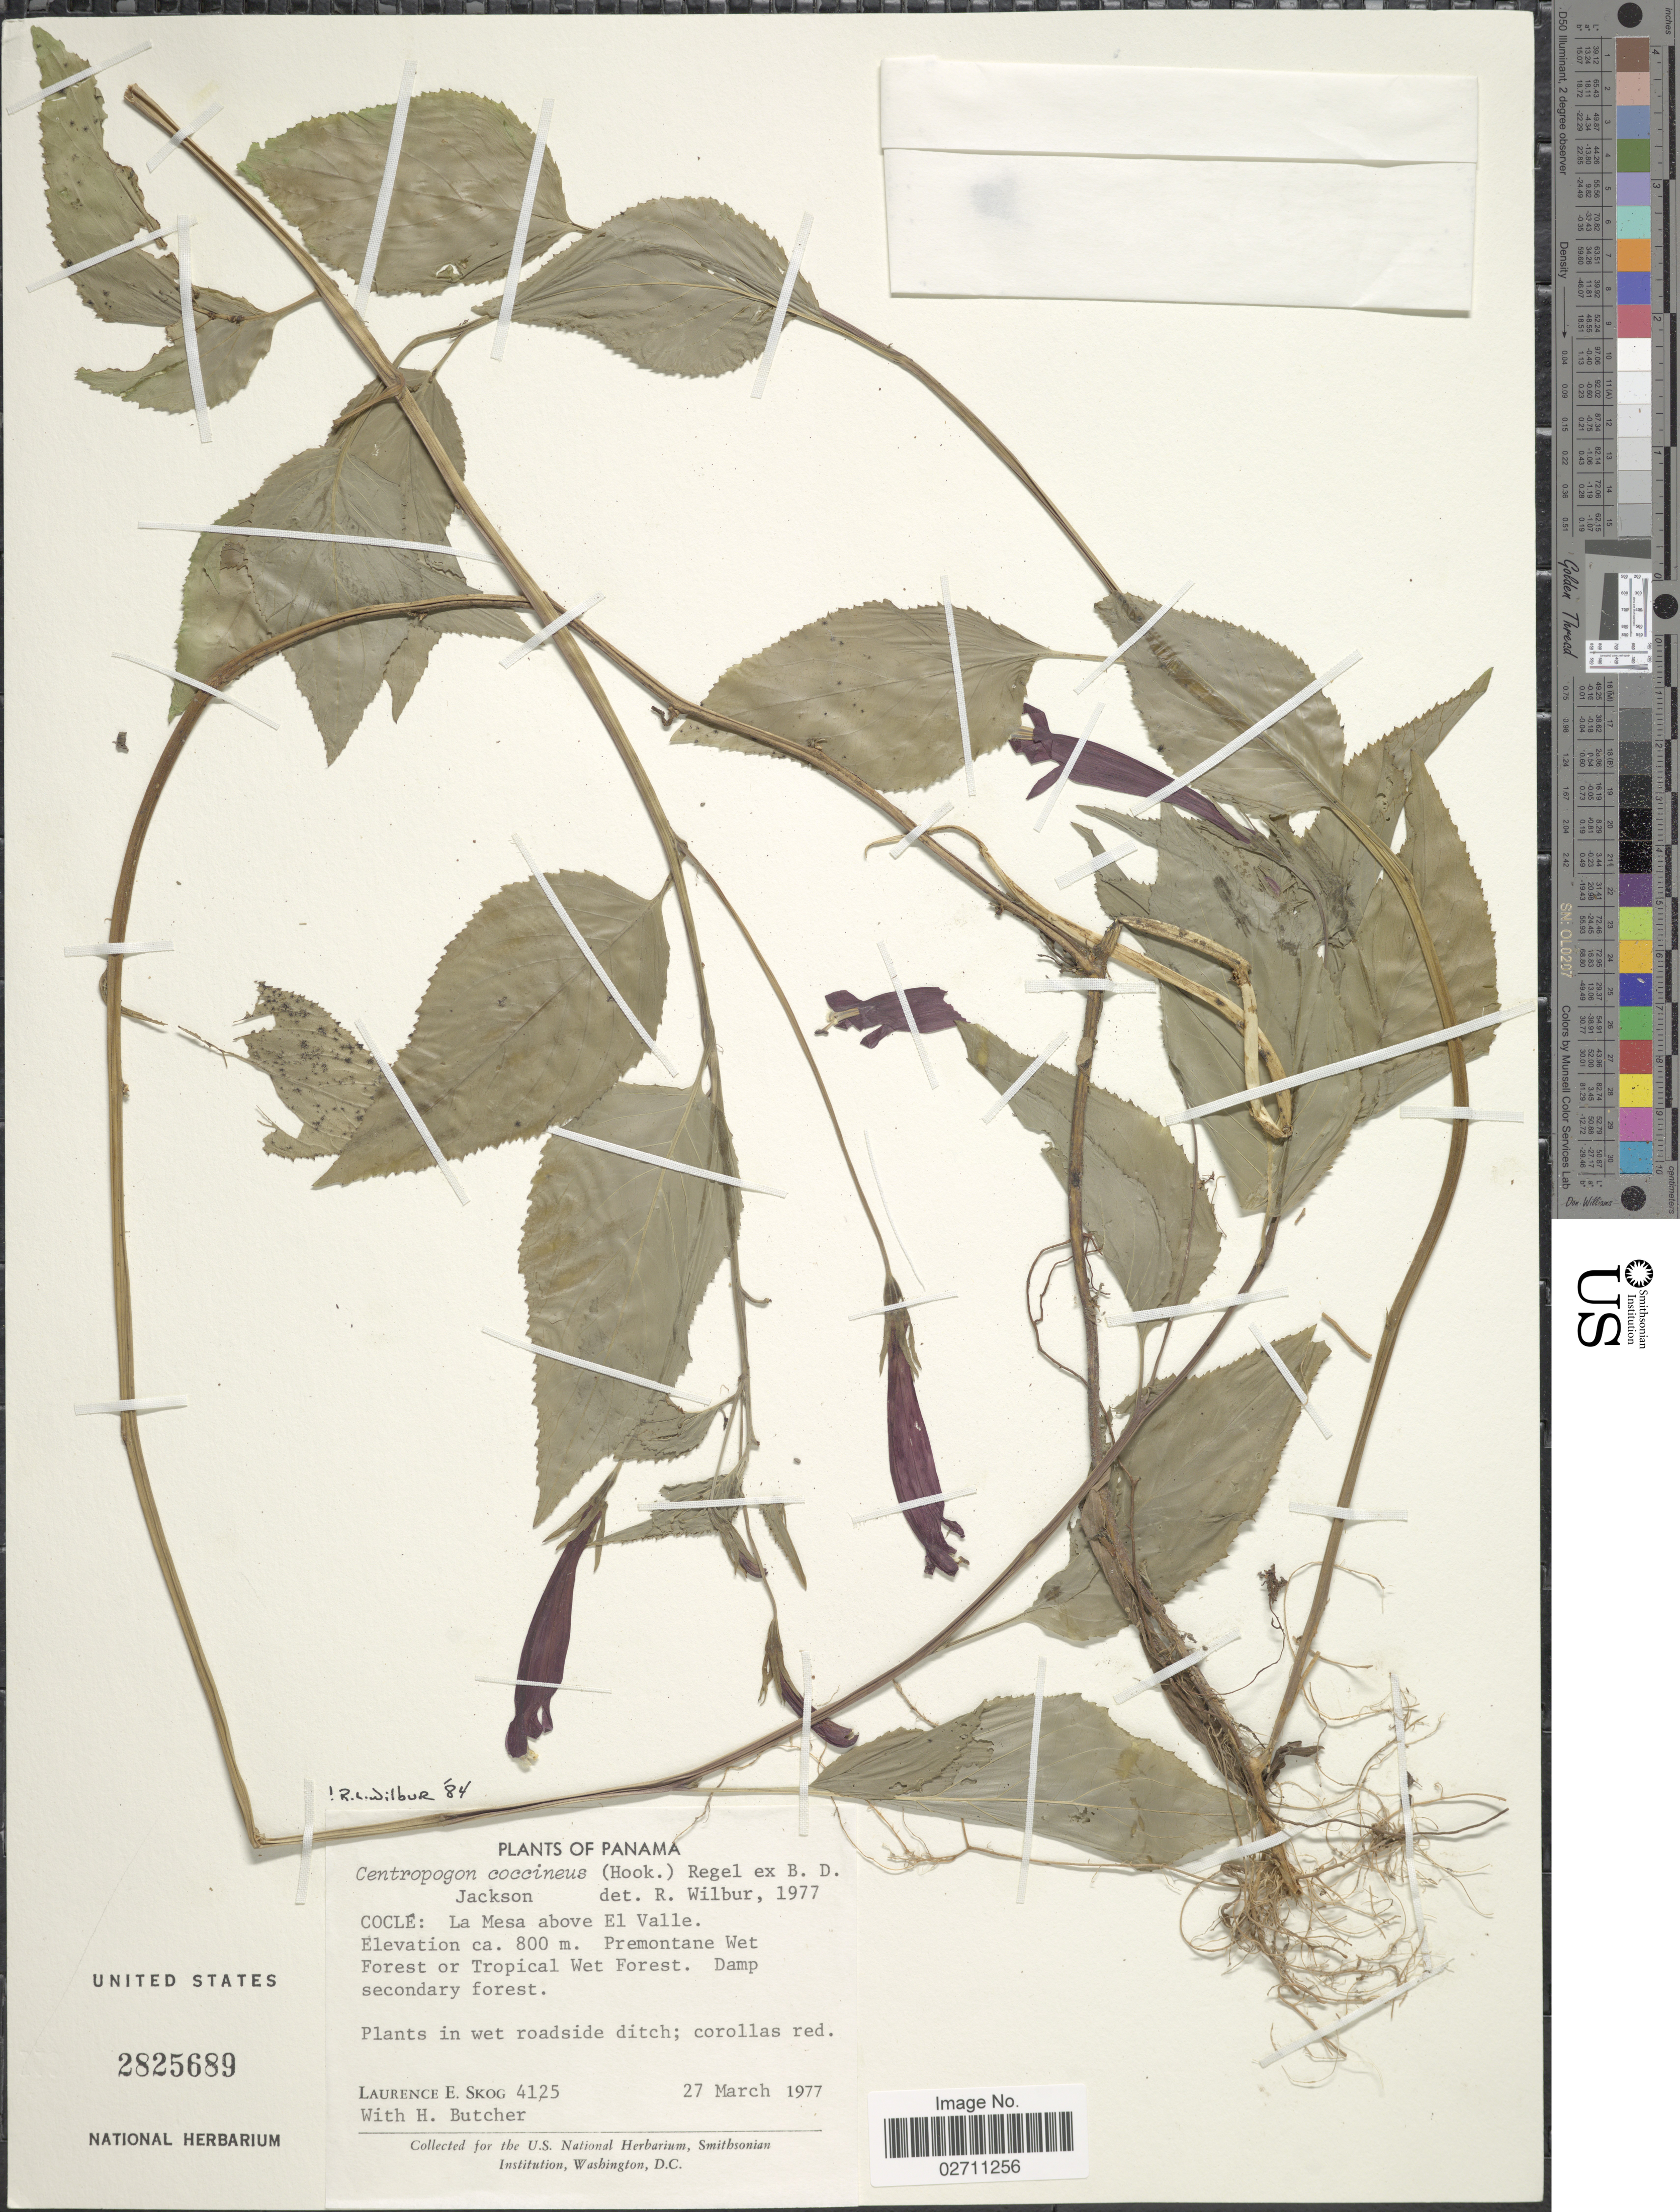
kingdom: Plantae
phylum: Tracheophyta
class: Magnoliopsida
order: Asterales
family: Campanulaceae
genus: Centropogon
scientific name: Centropogon coccineus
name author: (Hook.) Regel ex B.D. Jacks.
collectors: L. E. Skog & H. Butcher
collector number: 4125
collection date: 1977-03-27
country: Panama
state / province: Coclé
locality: La Mesa above El Valle.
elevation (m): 800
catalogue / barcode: US 2825689